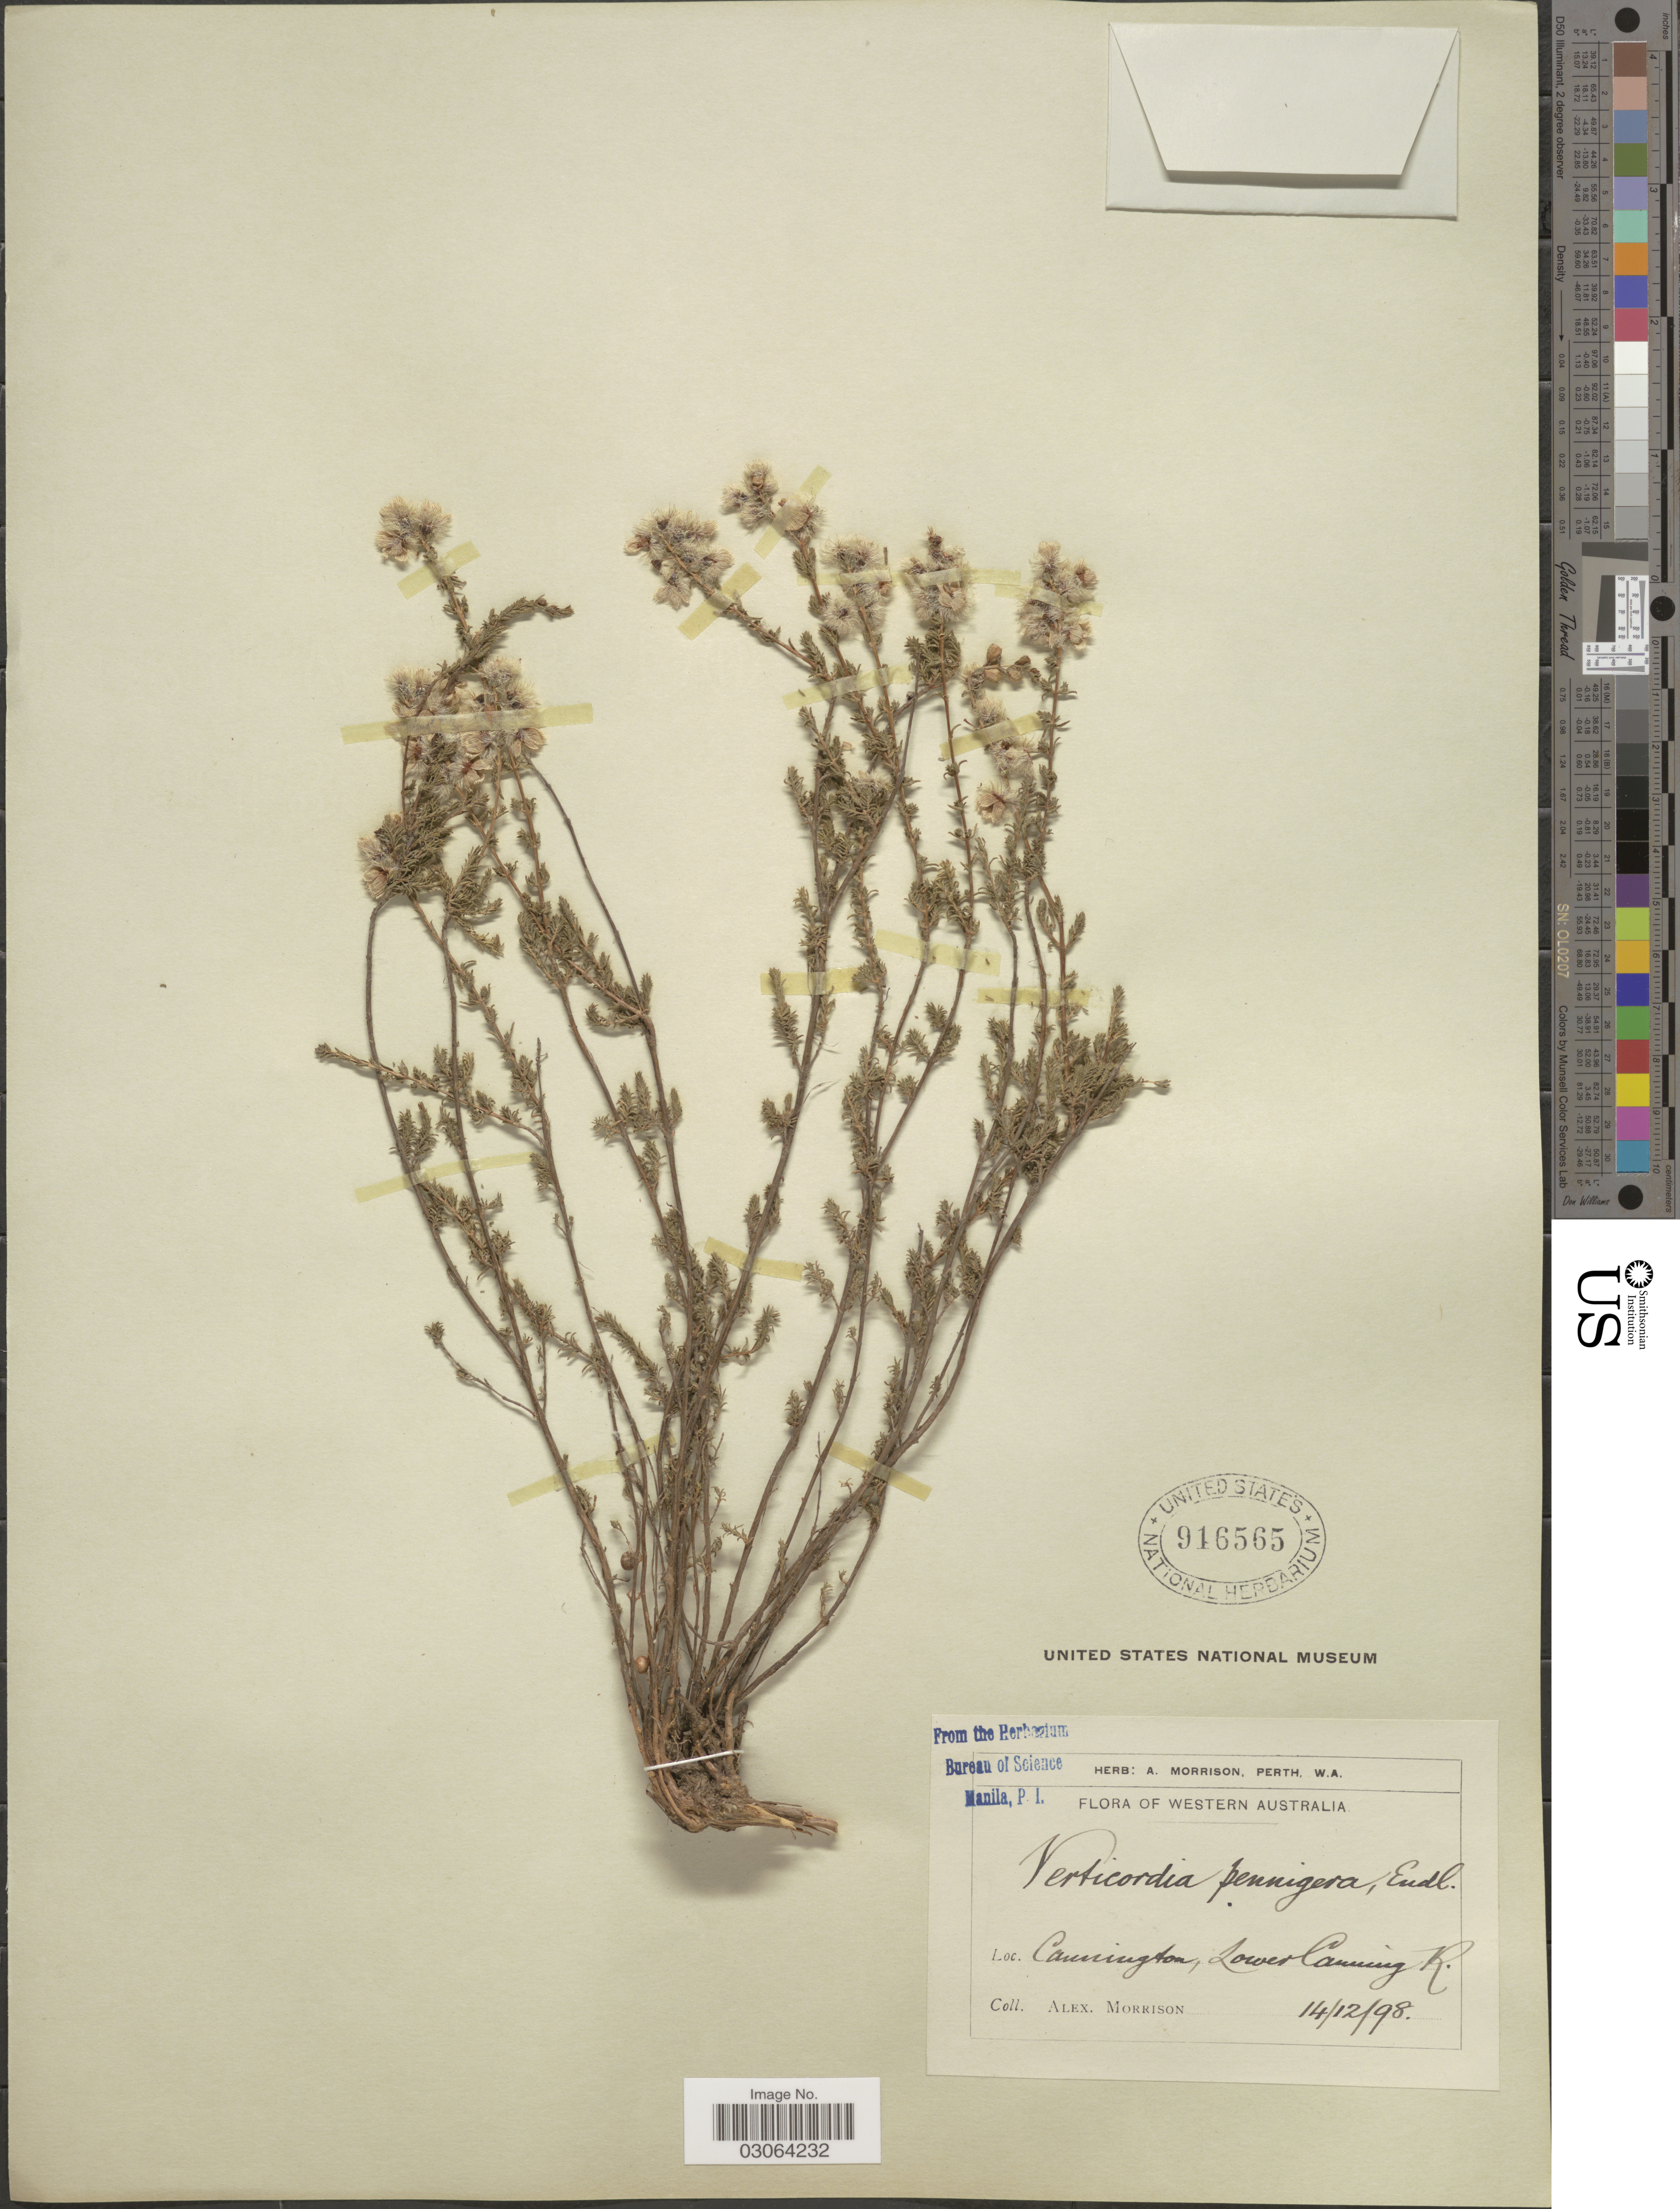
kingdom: Plantae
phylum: Tracheophyta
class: Magnoliopsida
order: Myrtales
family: Myrtaceae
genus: Verticordia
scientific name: Verticordia pennigera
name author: Endl.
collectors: A. Morrison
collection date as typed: Transcribed d/m/y: 14/12/98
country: Australia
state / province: Western Australia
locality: Cannington, Lower Canning R.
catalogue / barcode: US 916565